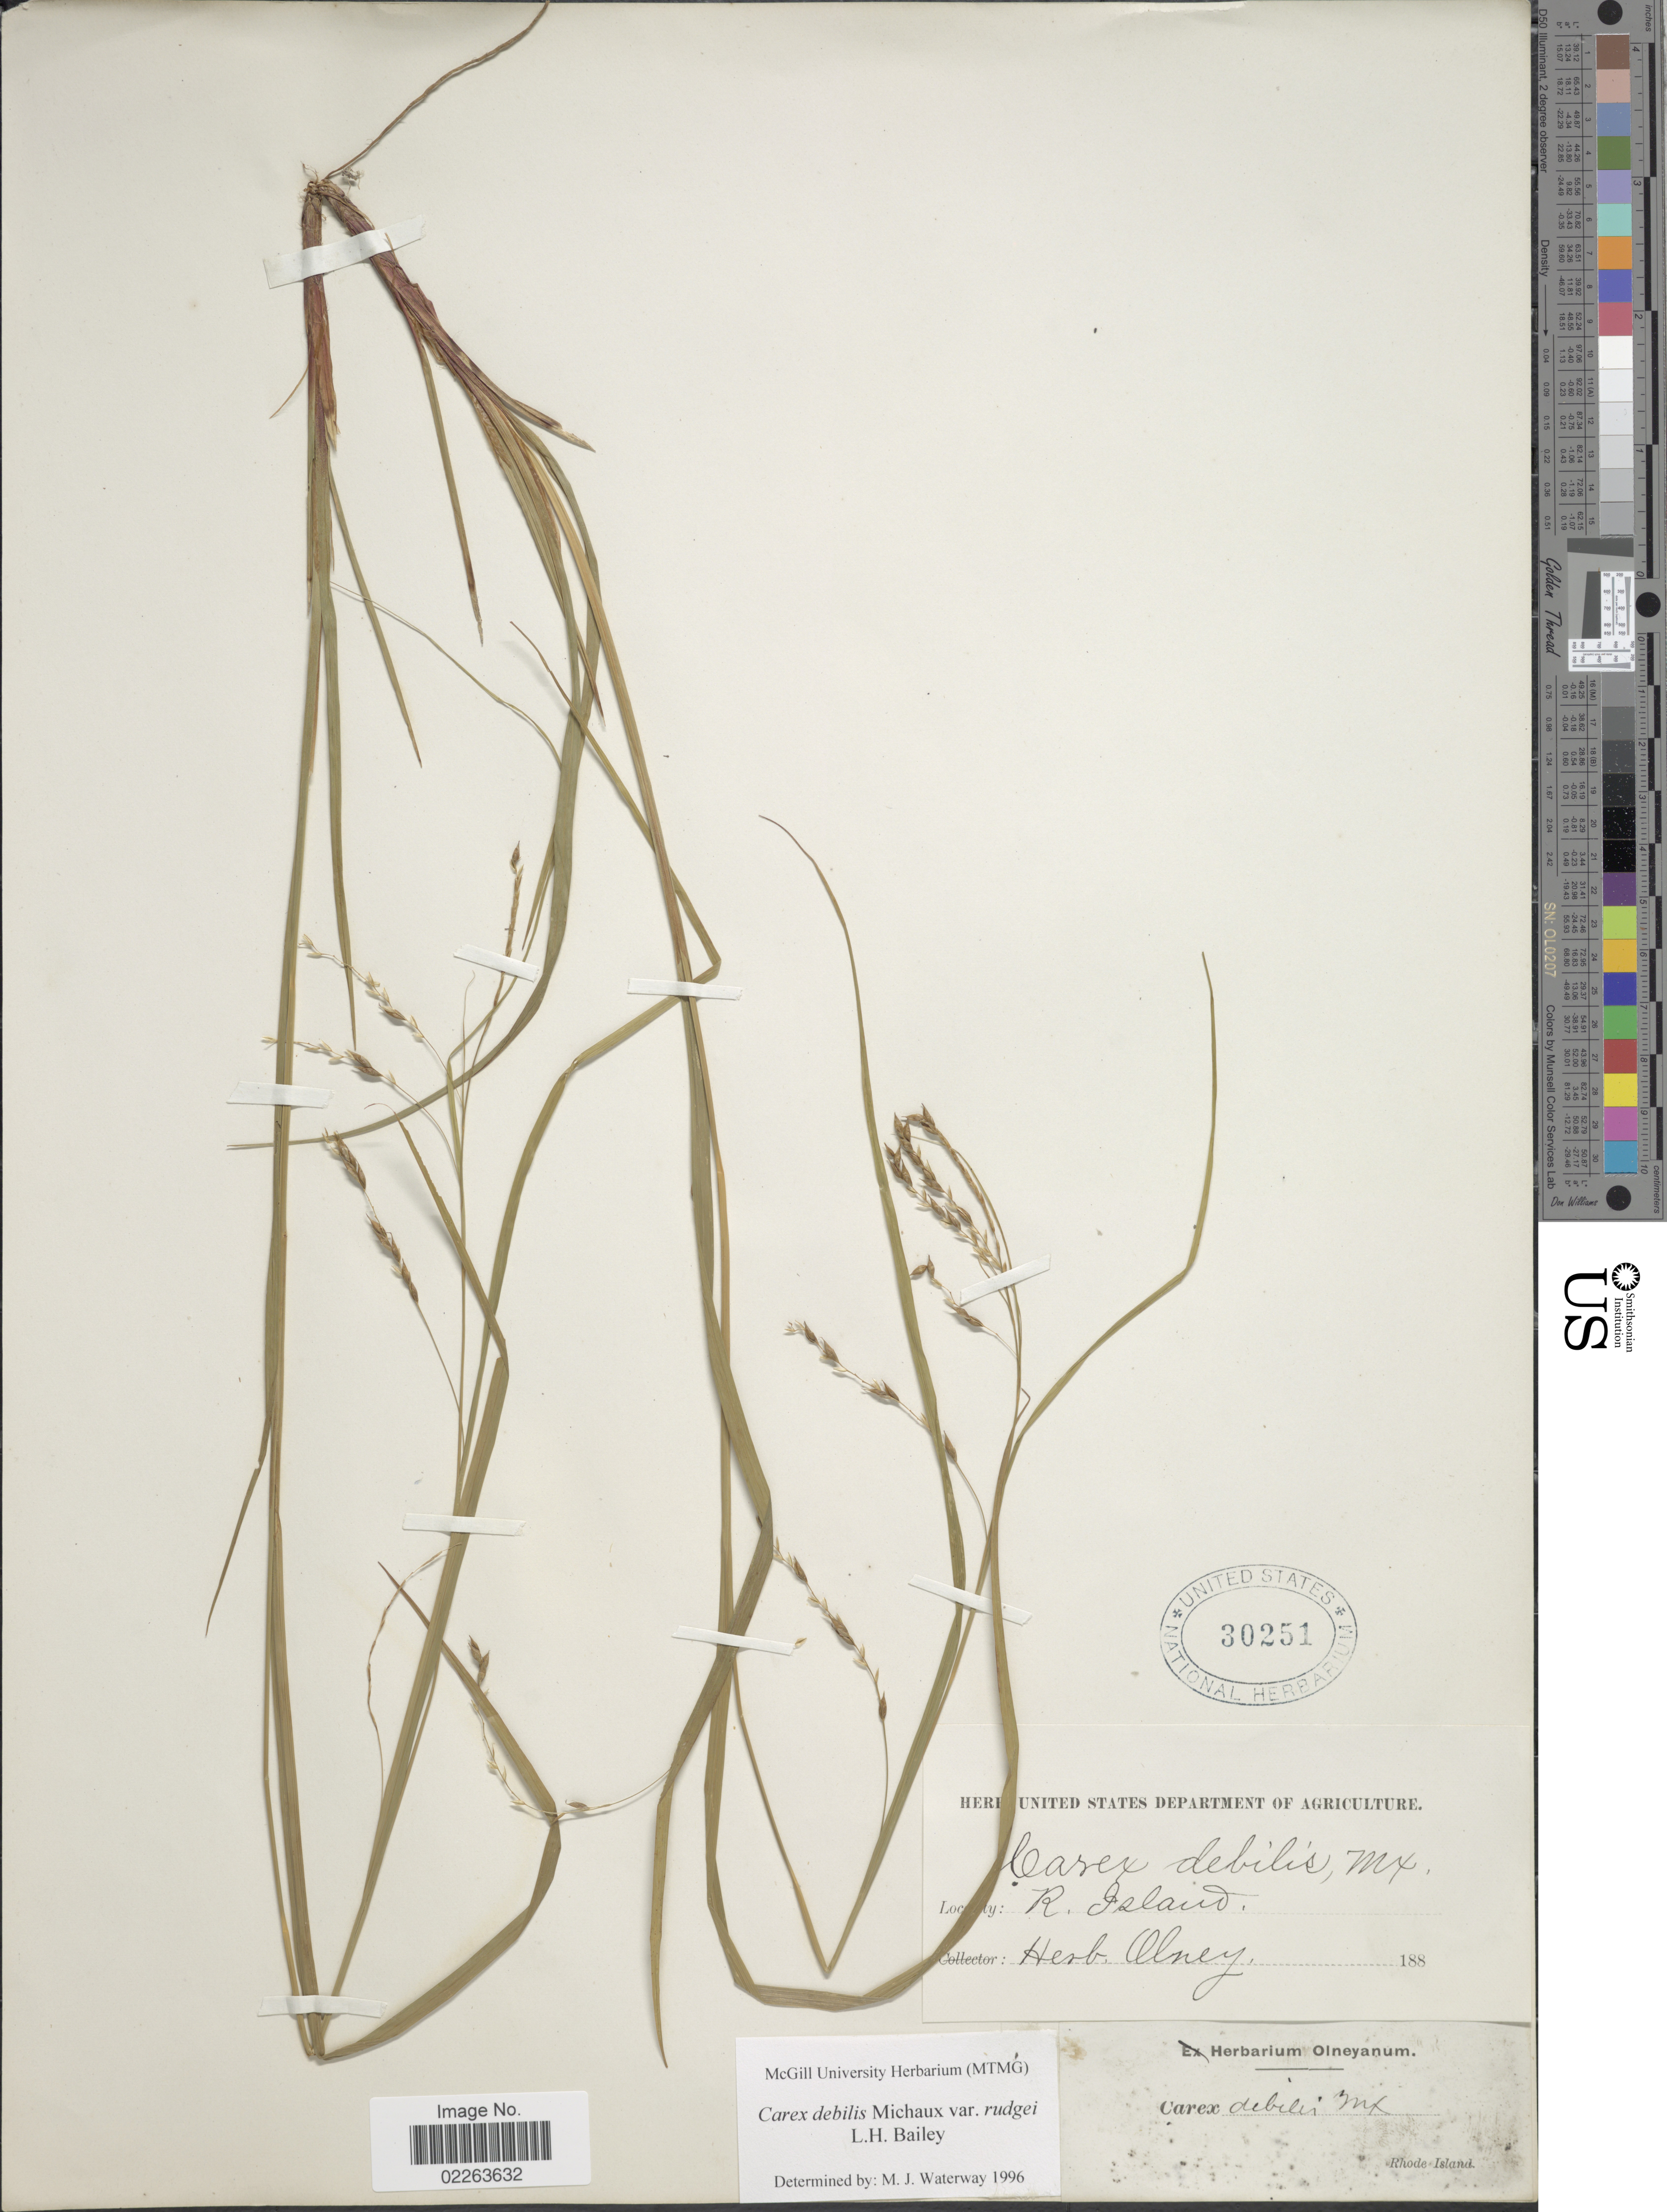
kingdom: Plantae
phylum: Tracheophyta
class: Liliopsida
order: Poales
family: Cyperaceae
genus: Carex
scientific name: Carex flexuosa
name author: Muhl. ex Willd.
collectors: ex herb. Olneyanum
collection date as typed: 188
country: United States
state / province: Rhode Island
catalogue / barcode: US 30251